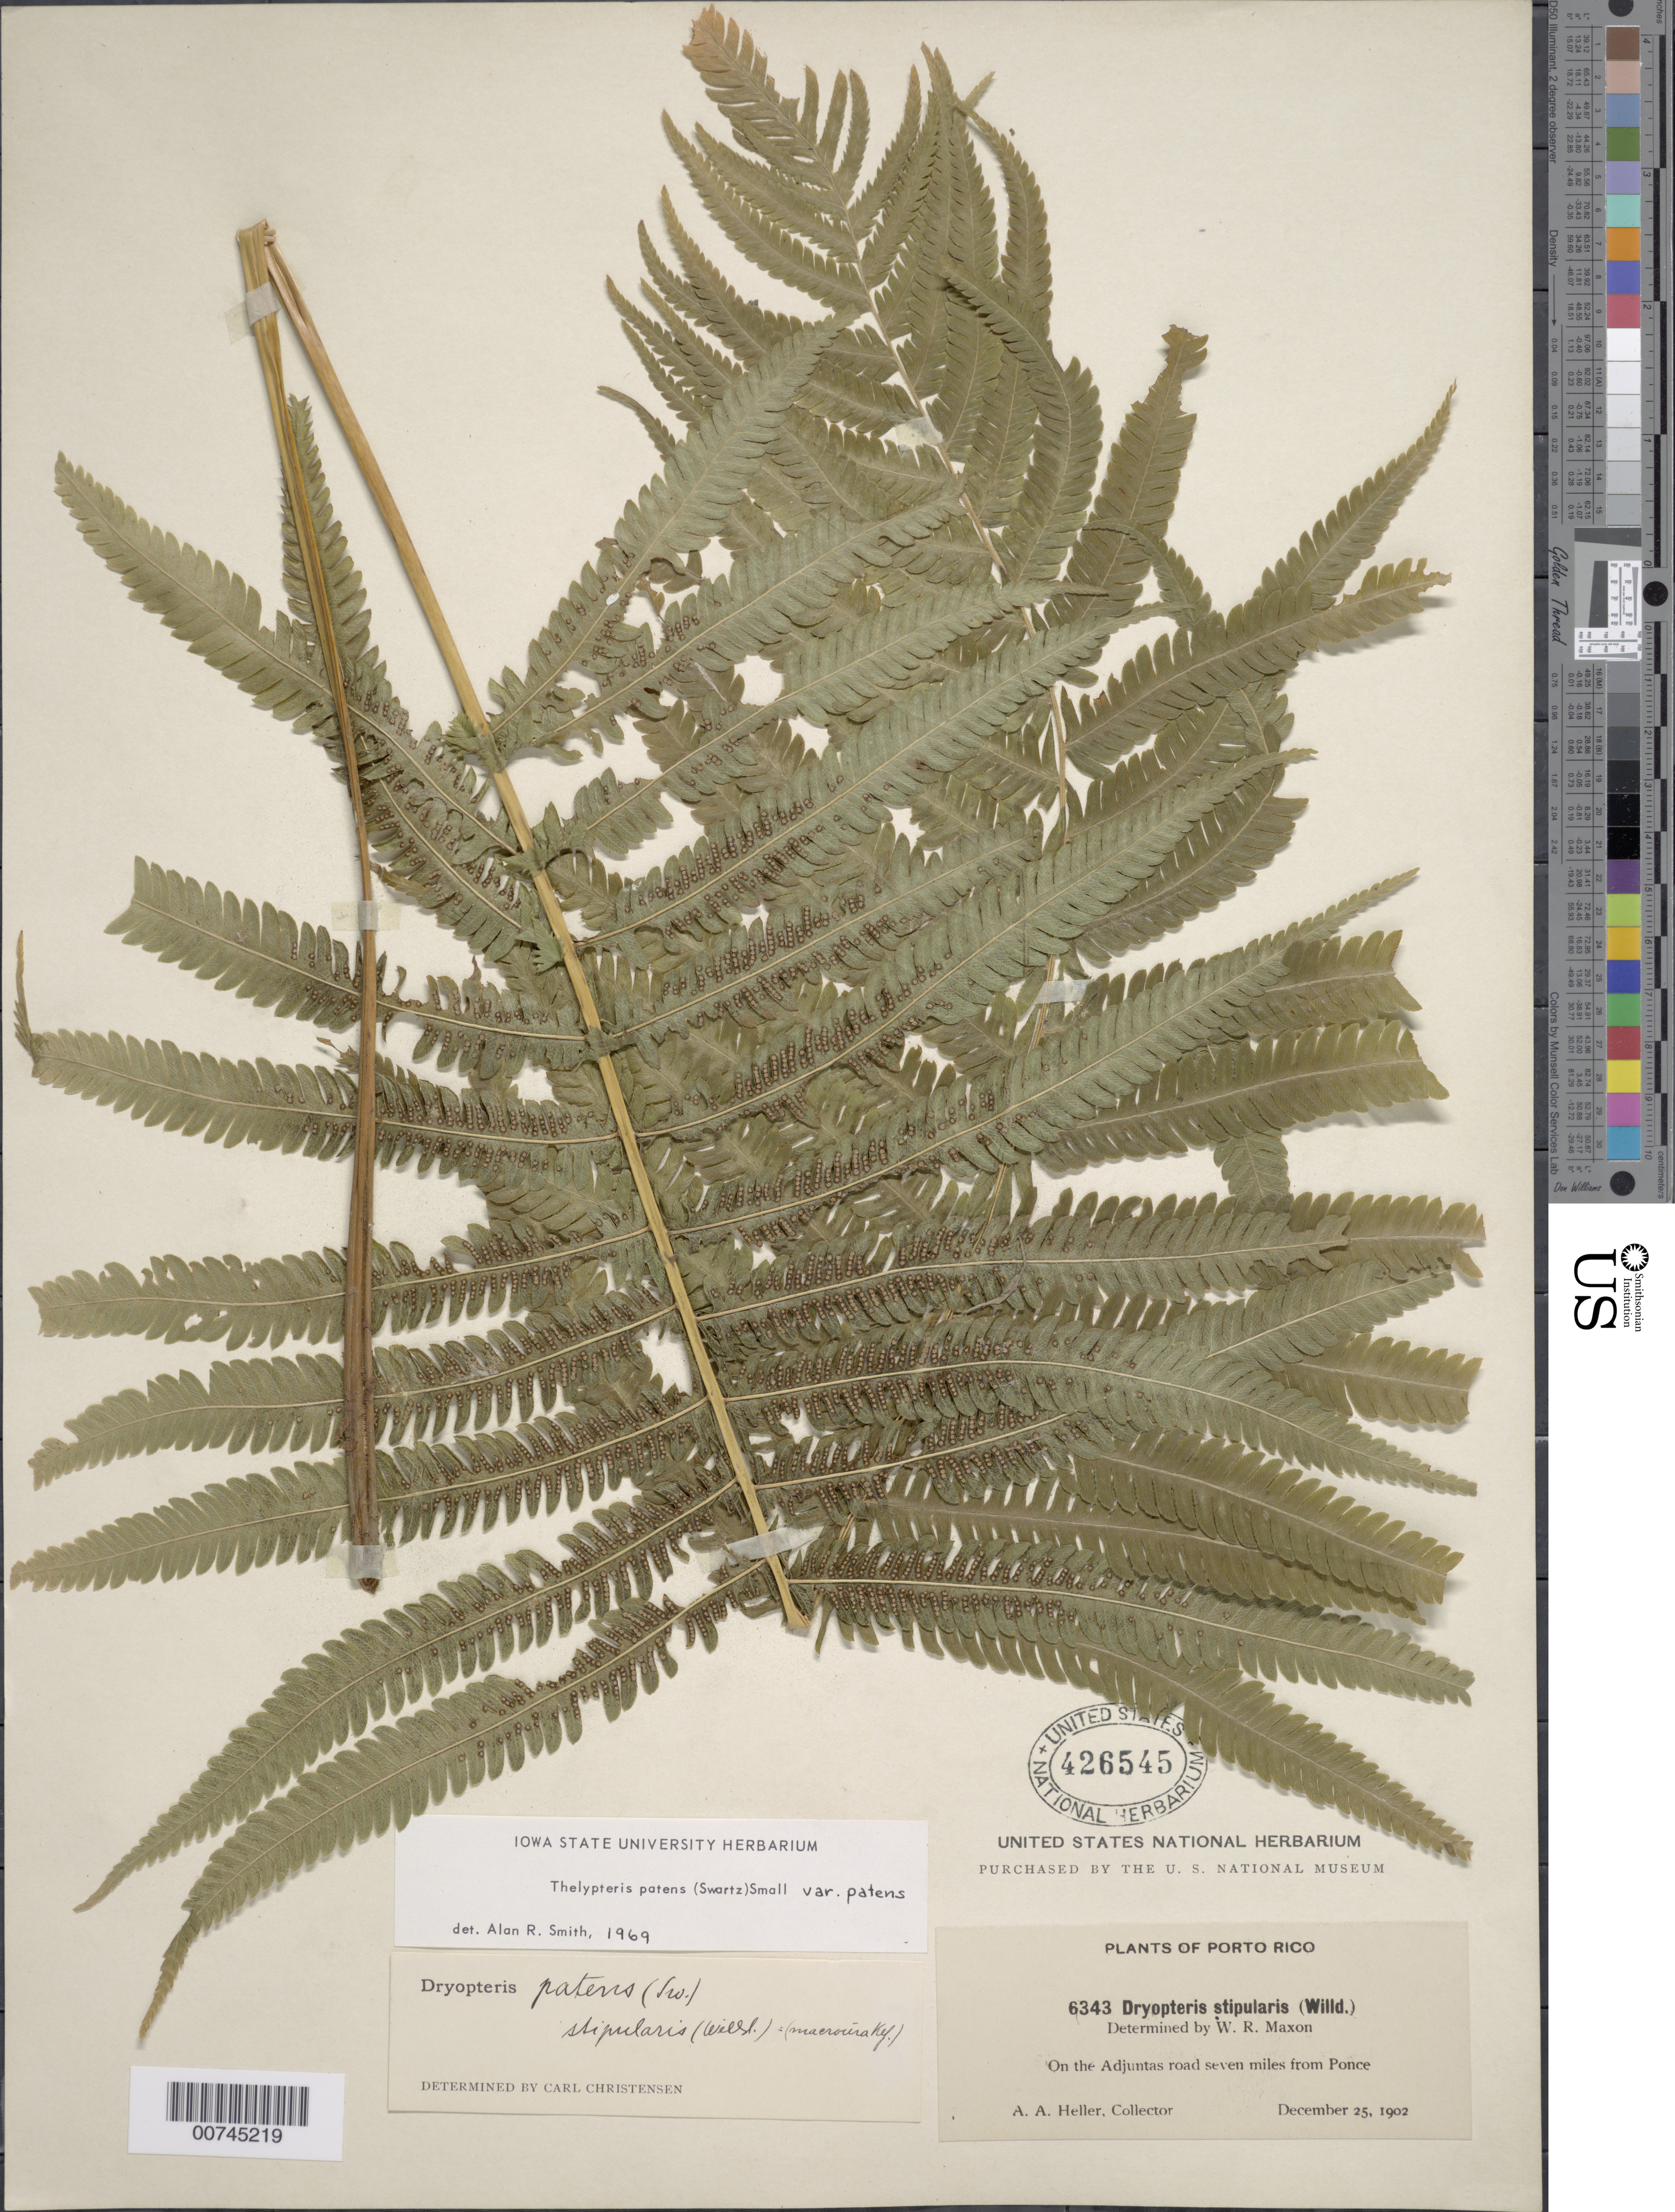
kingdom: Plantae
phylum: Tracheophyta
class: Polypodiopsida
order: Polypodiales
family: Thelypteridaceae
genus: Christella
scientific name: Christella patens var. patens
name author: (Sw.) Holttum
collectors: A. A. Heller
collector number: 6343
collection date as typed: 25 Dec 1902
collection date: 1902-12-25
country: Puerto Rico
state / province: Ponce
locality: On the adjuntas road seven miles from Ponce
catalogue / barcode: US 426545